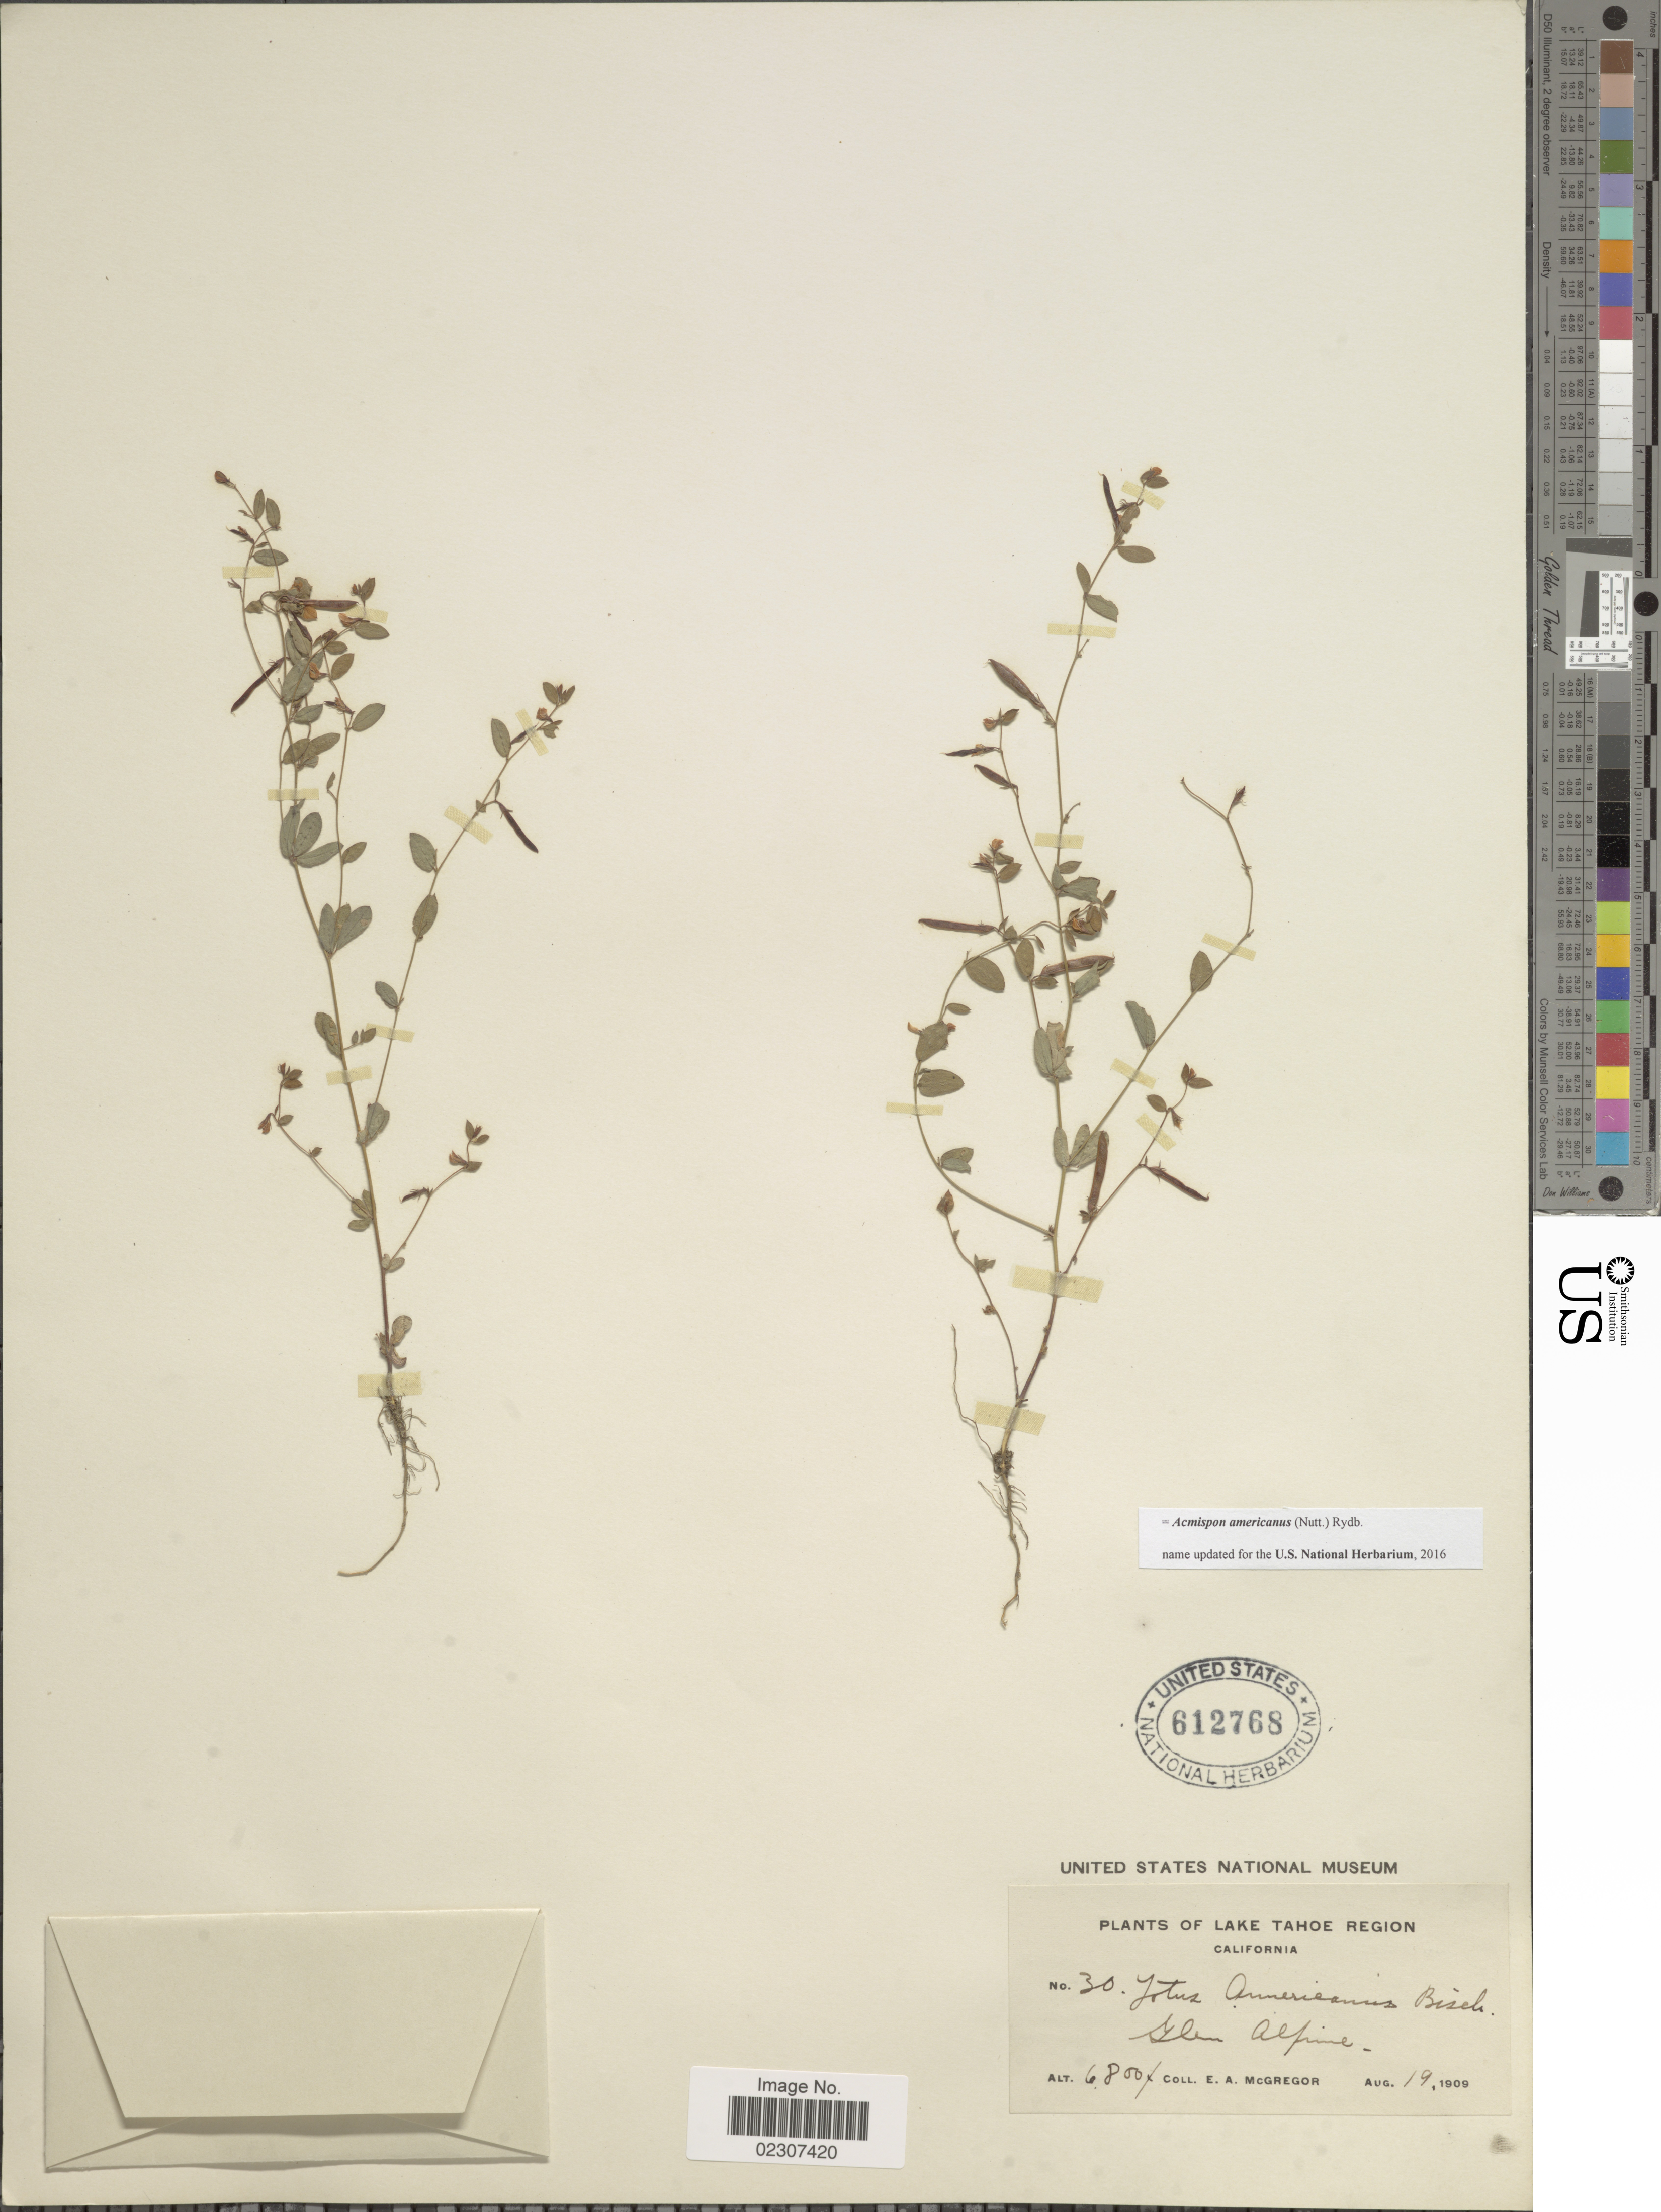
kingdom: Plantae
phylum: Tracheophyta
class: Magnoliopsida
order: Fabales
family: Fabaceae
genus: Acmispon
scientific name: Acmispon americanus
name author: (Nutt.) Rydb.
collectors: E. A. McGregor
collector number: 30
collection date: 1909-08-19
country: United States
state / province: Oregon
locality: Lake Tahoe Region, California, Glen Alpine.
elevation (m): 2073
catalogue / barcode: US 612768